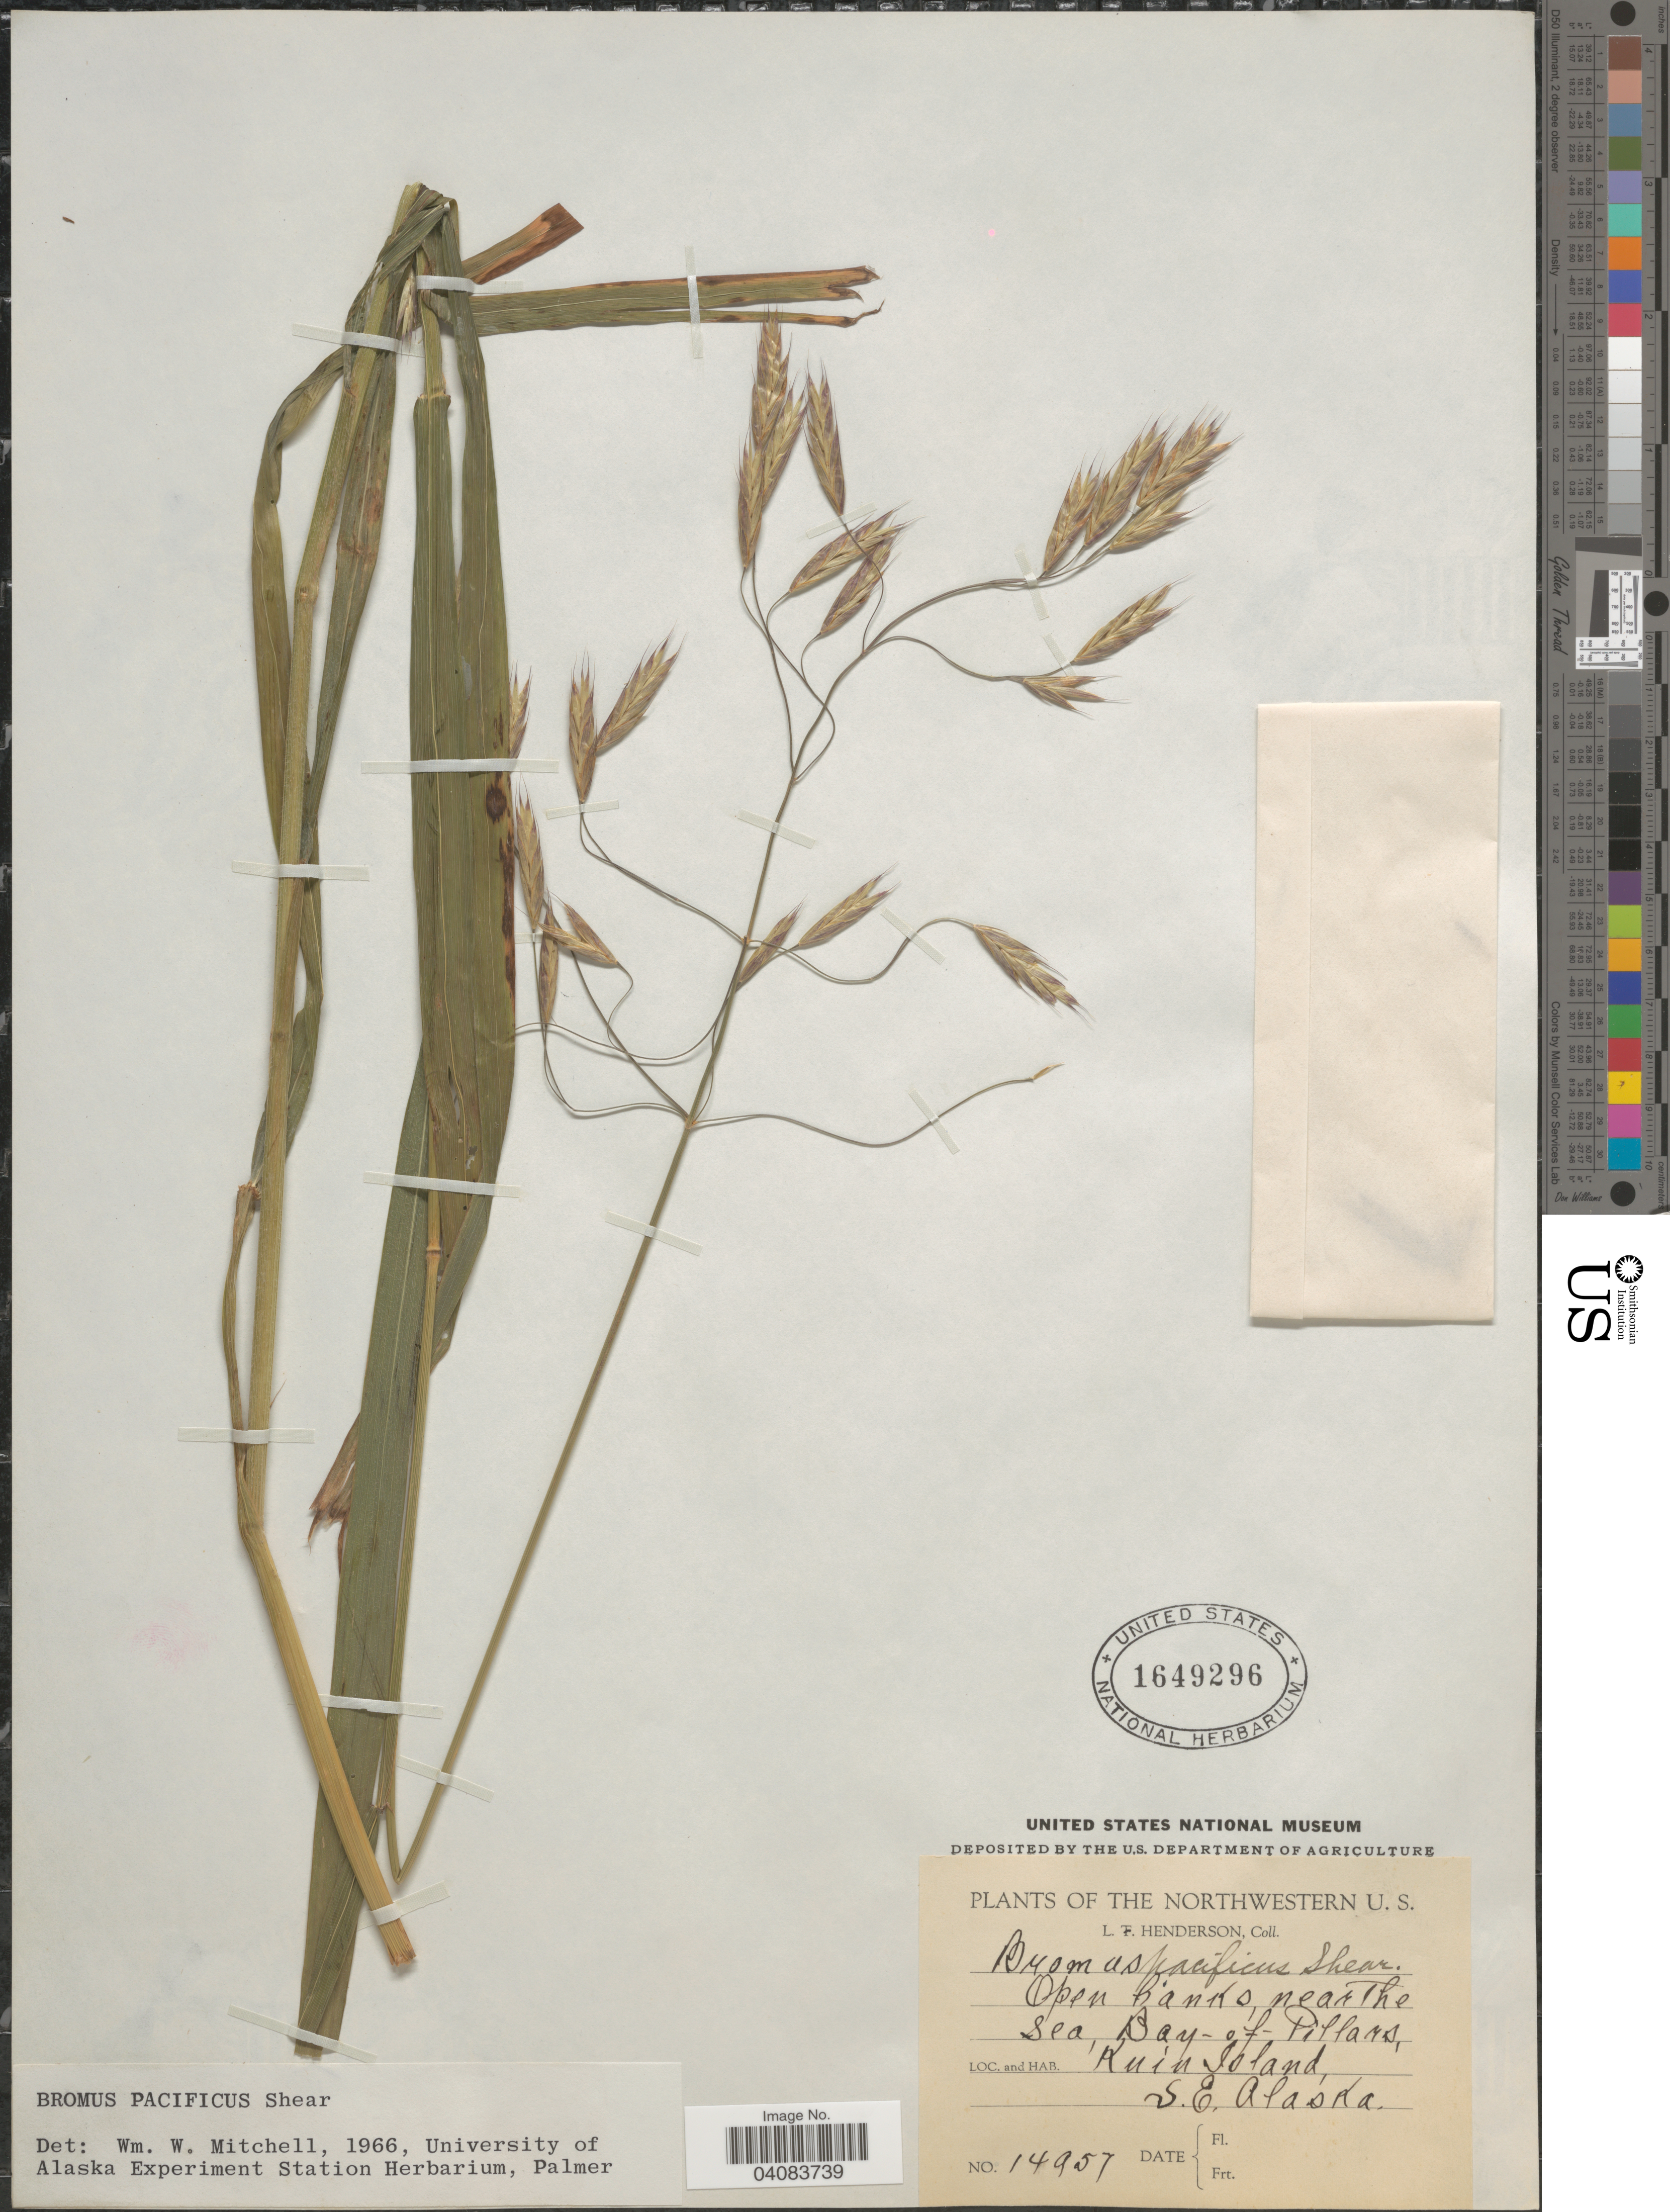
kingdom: Plantae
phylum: Tracheophyta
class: Liliopsida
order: Poales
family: Poaceae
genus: Bromus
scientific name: Bromus pacificus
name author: Shear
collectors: L. Henderson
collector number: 14957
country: United States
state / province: Alaska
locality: The Northwestern U.S. Open banks near the Sea, Bay-of-Pillars, Kuin Island. S.E. Alaska.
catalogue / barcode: US 1649296